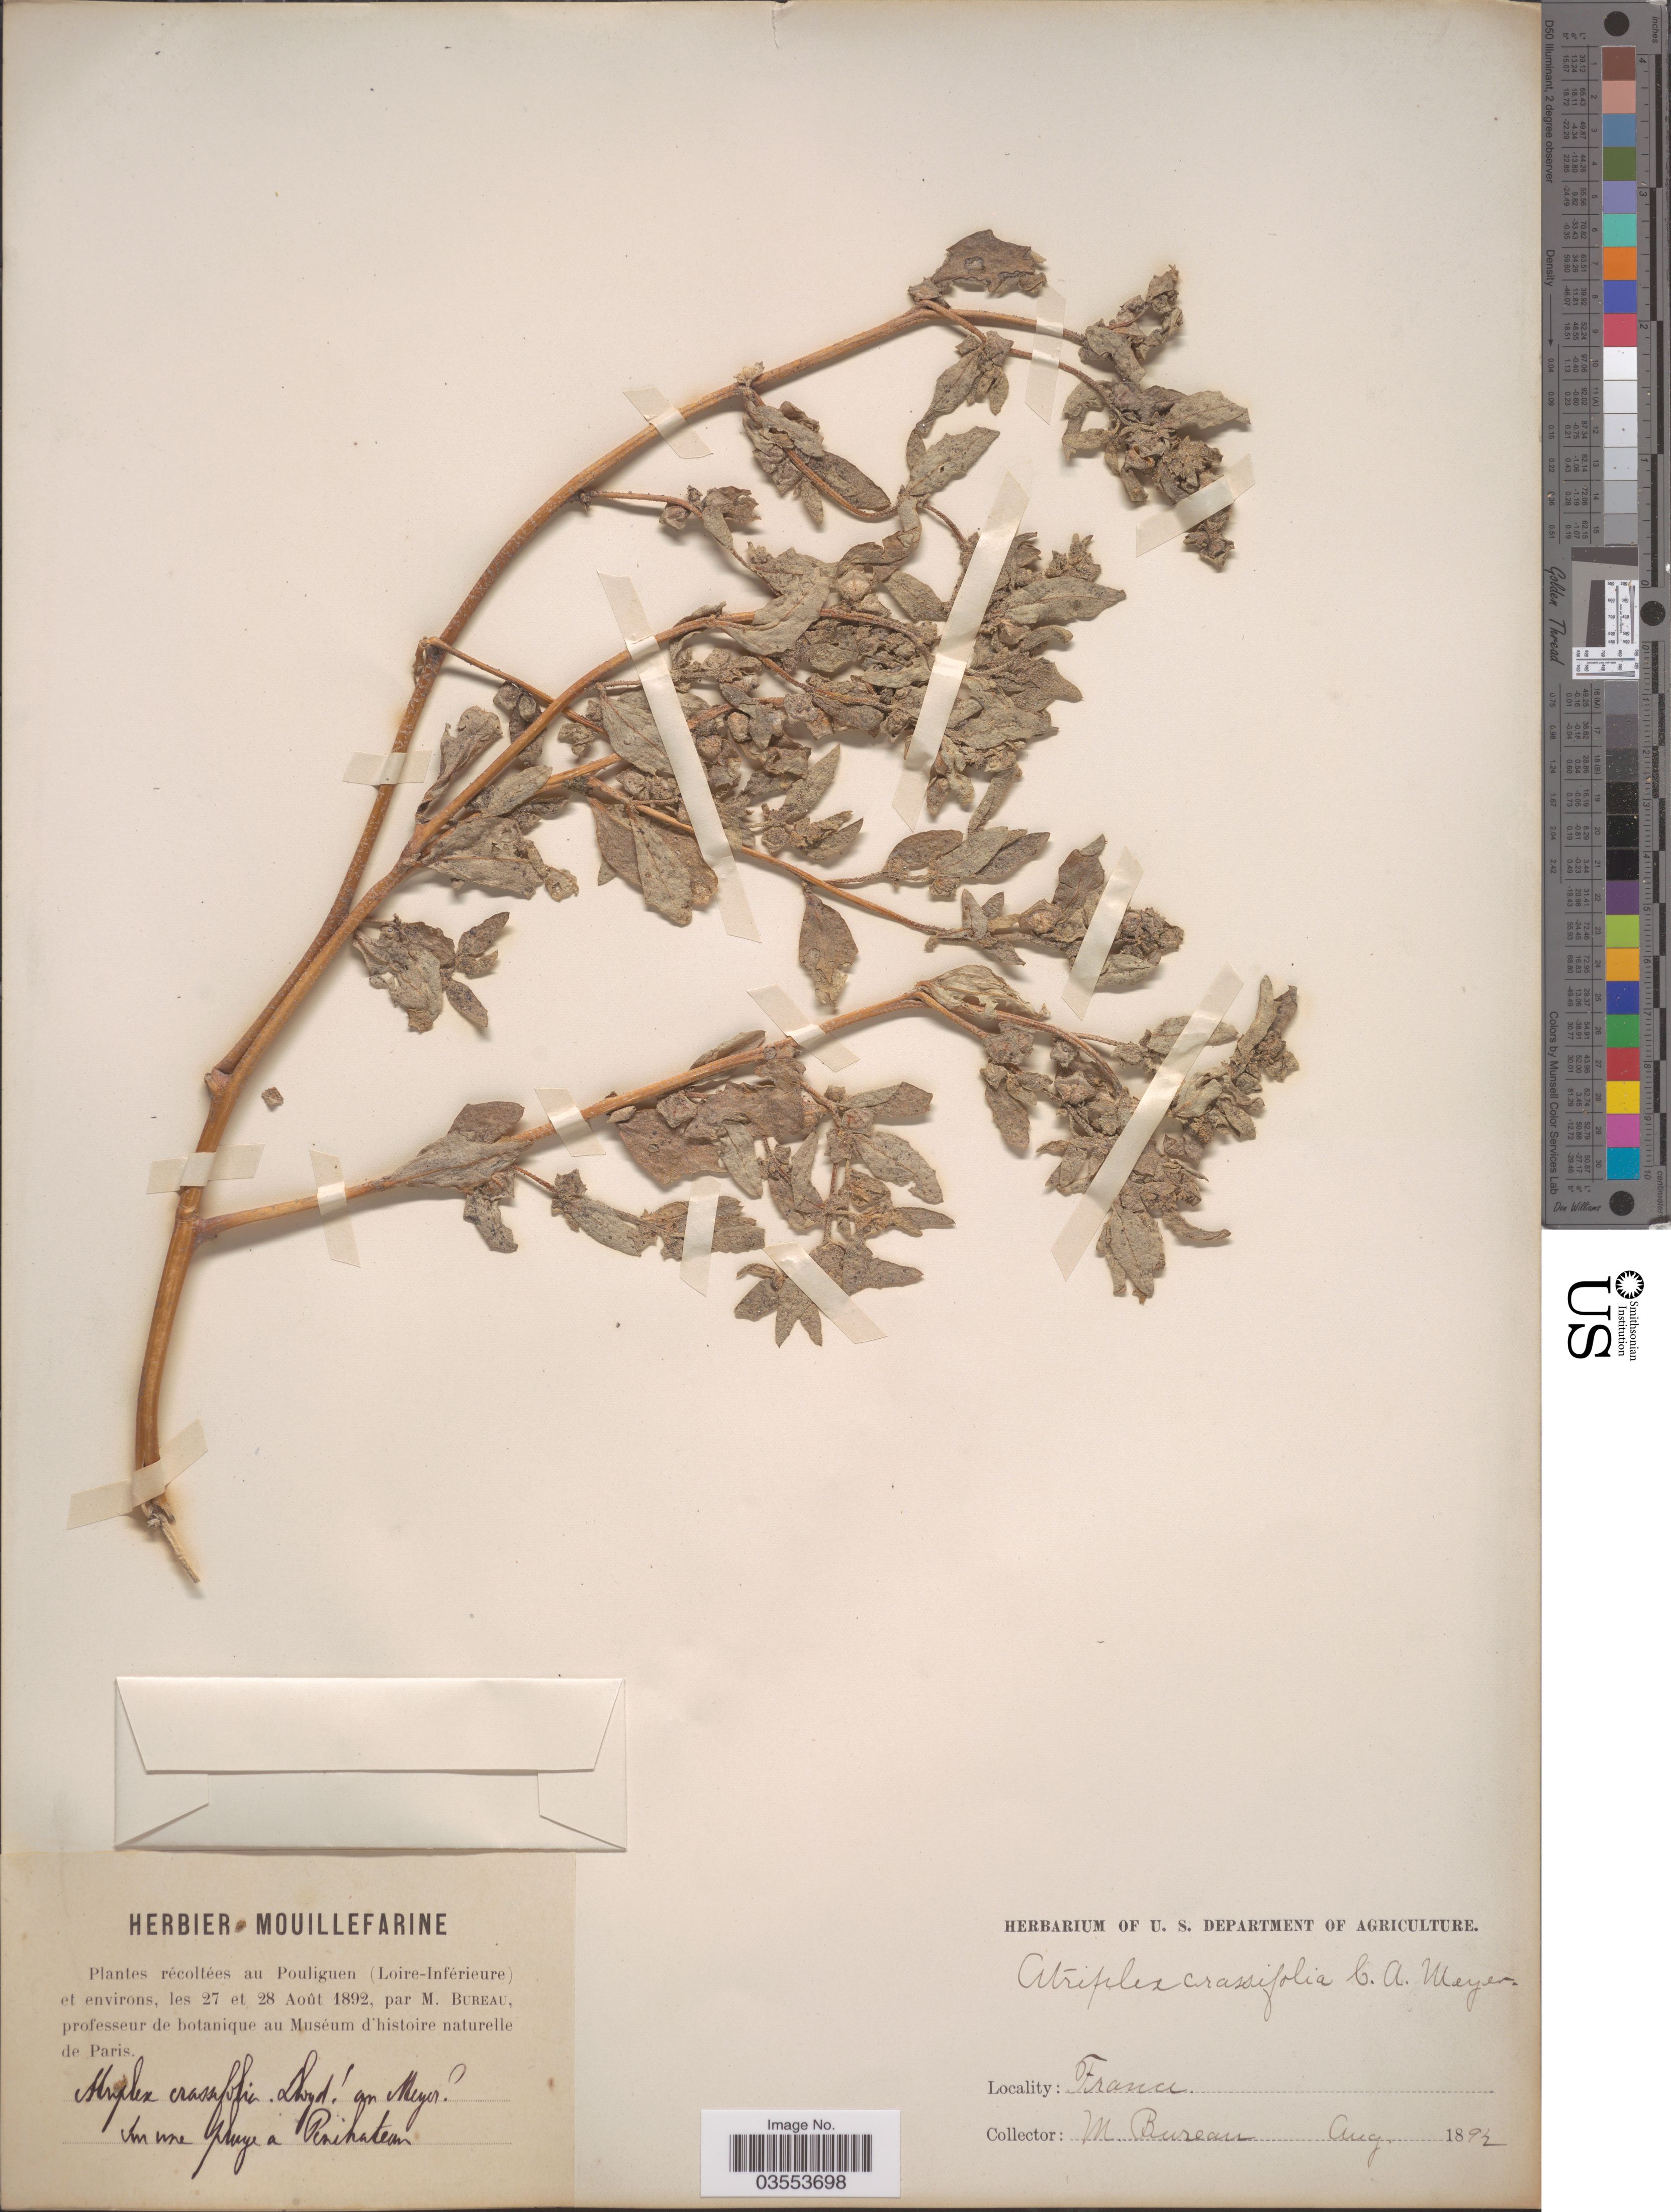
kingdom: Plantae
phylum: Tracheophyta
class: Magnoliopsida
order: Caryophyllales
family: Amaranthaceae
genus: Atriplex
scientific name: Atriplex crassifolia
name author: Ledeb.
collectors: M. Bureau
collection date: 1892-08-27/1892-08-28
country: France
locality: Pouliguen (Loire-Inférieure) et environs. Im une playe [interpreted] a Perihatean [interpreted].